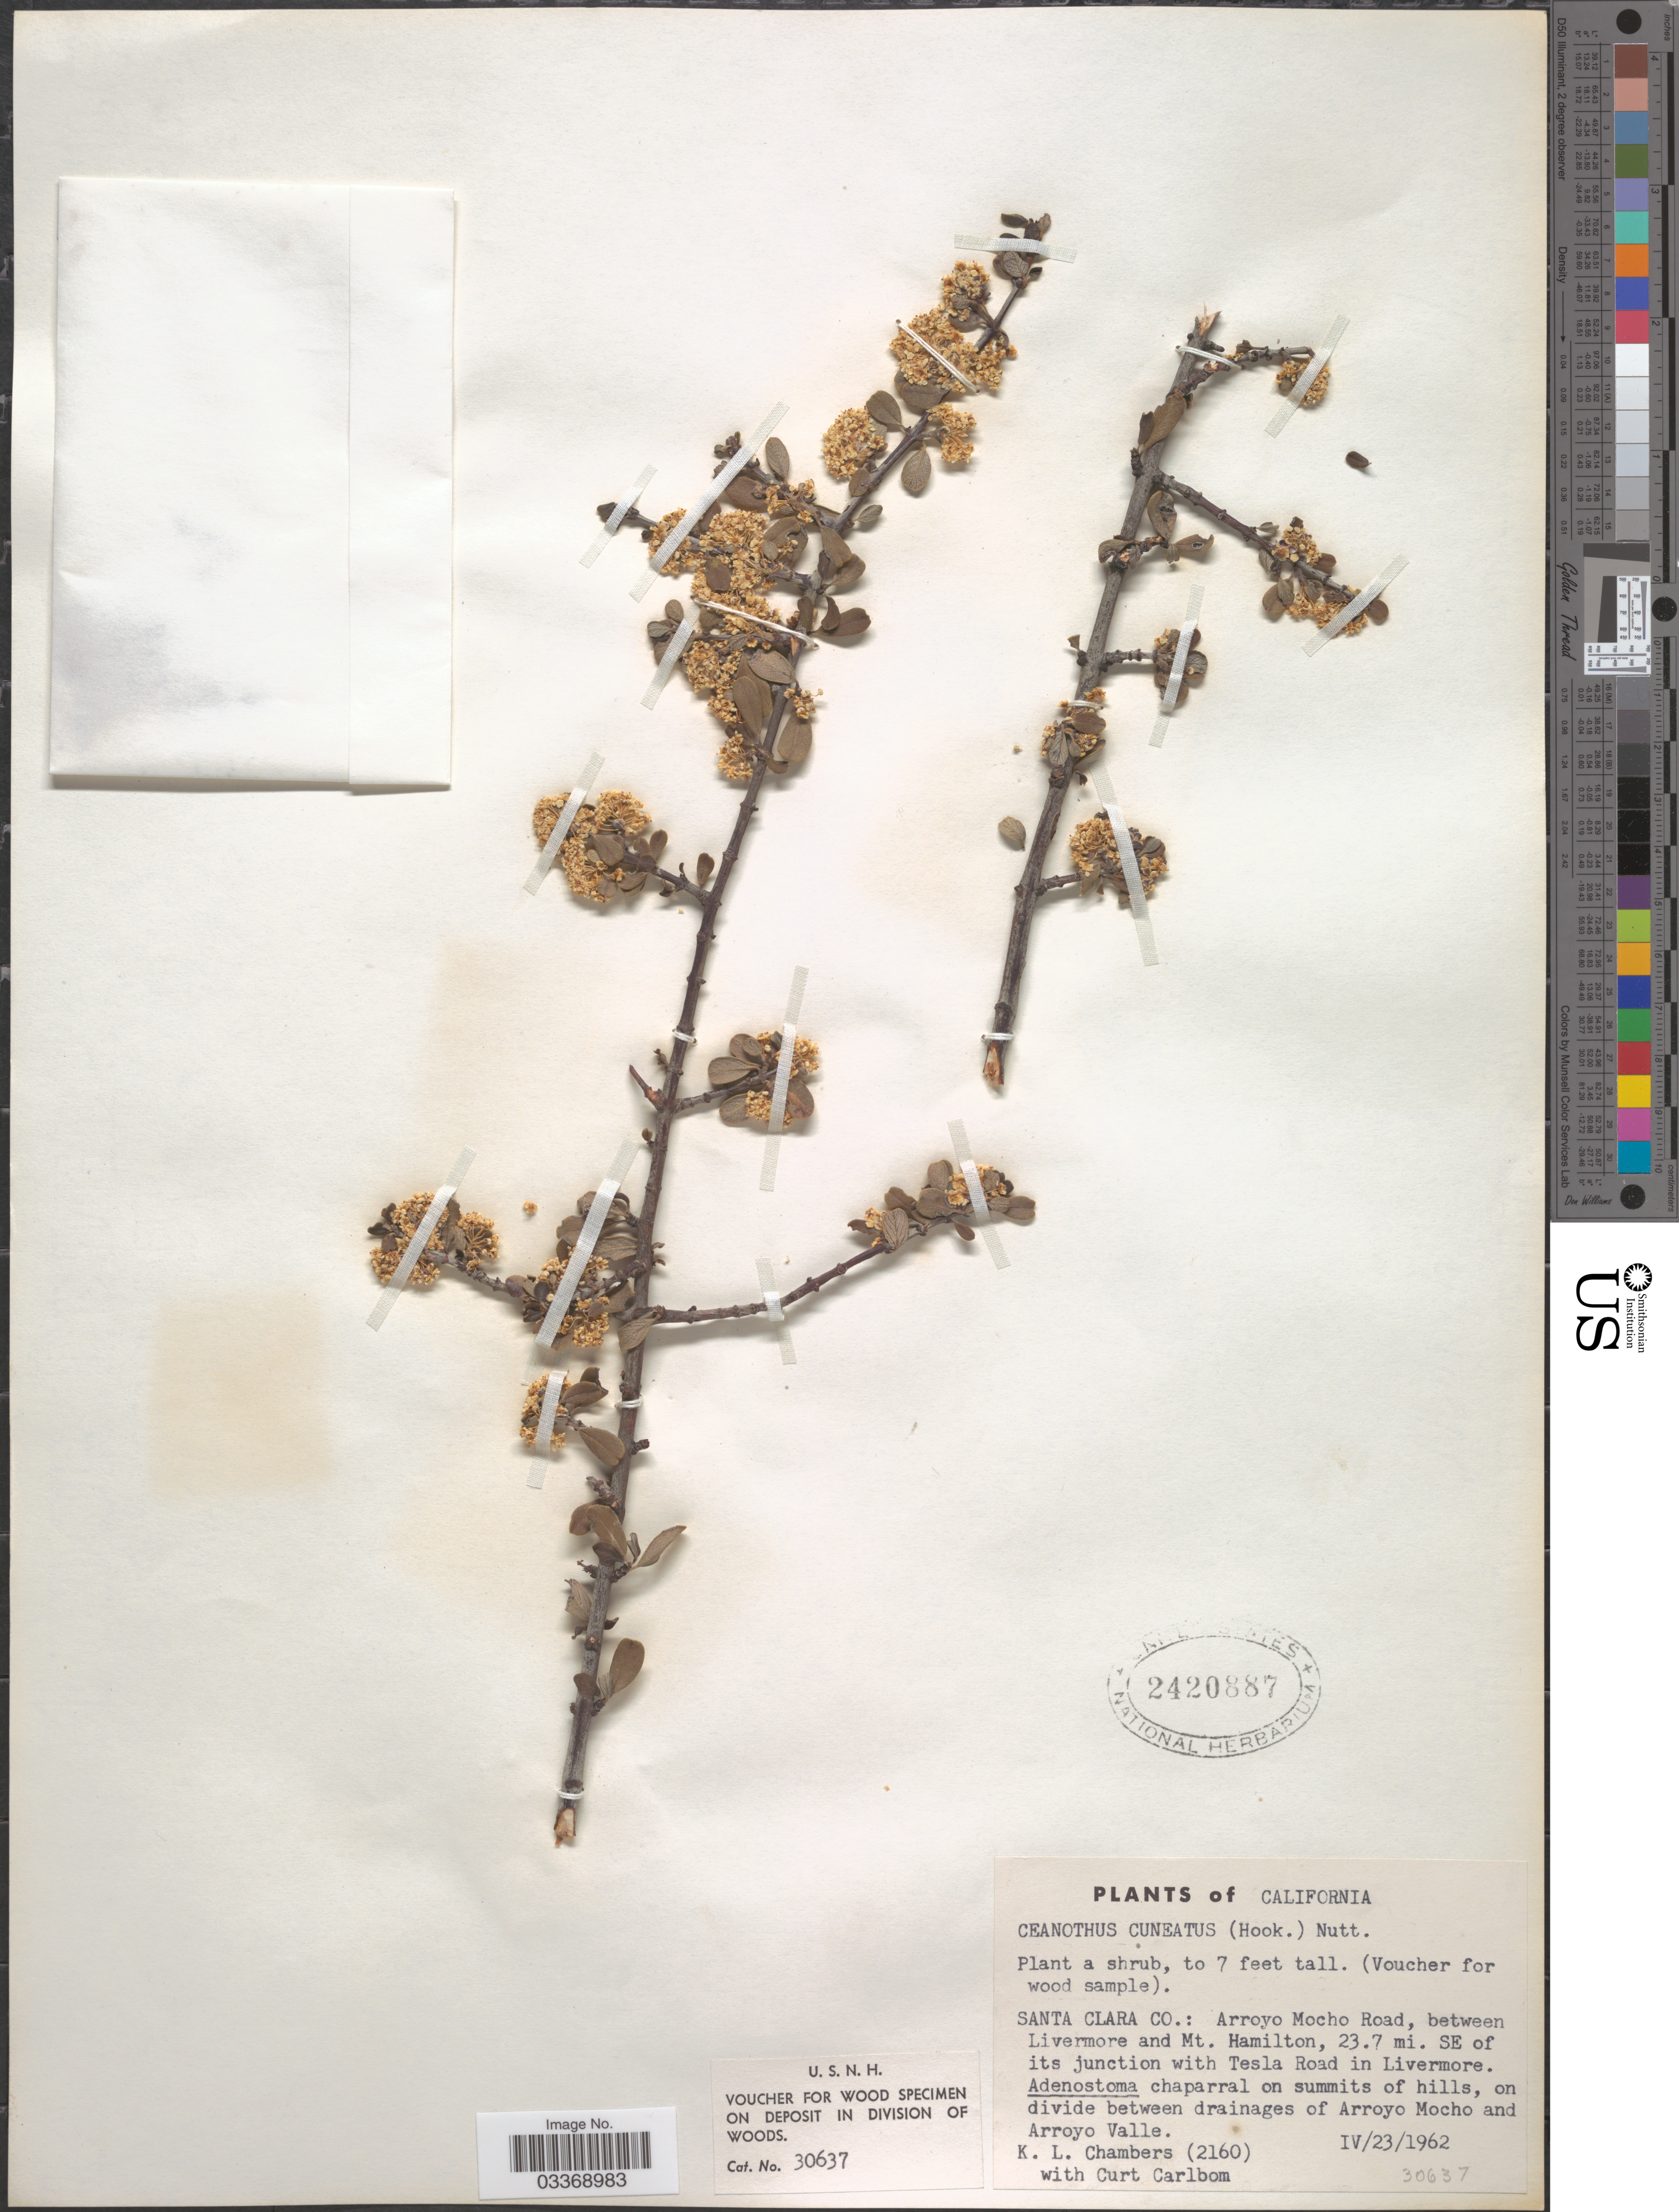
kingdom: Plantae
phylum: Tracheophyta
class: Magnoliopsida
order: Rosales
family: Rhamnaceae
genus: Ceanothus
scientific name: Ceanothus cuneatus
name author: (Hook.) Nutt.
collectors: K. Chambers & C. Carlbom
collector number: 2160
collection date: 1962-04-23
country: United States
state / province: California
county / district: Santa Clara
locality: Santa Clara Co.: Arroyo Mocho Road, between Livermore and Mt. Hamilton, 23.7 mi SE of its junction with Tesla Road in Livermore. Adenostoma chaparral on summits of hills, on divide between drainages of Arroye Mocho and Arroyo Valle.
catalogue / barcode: US 2420887